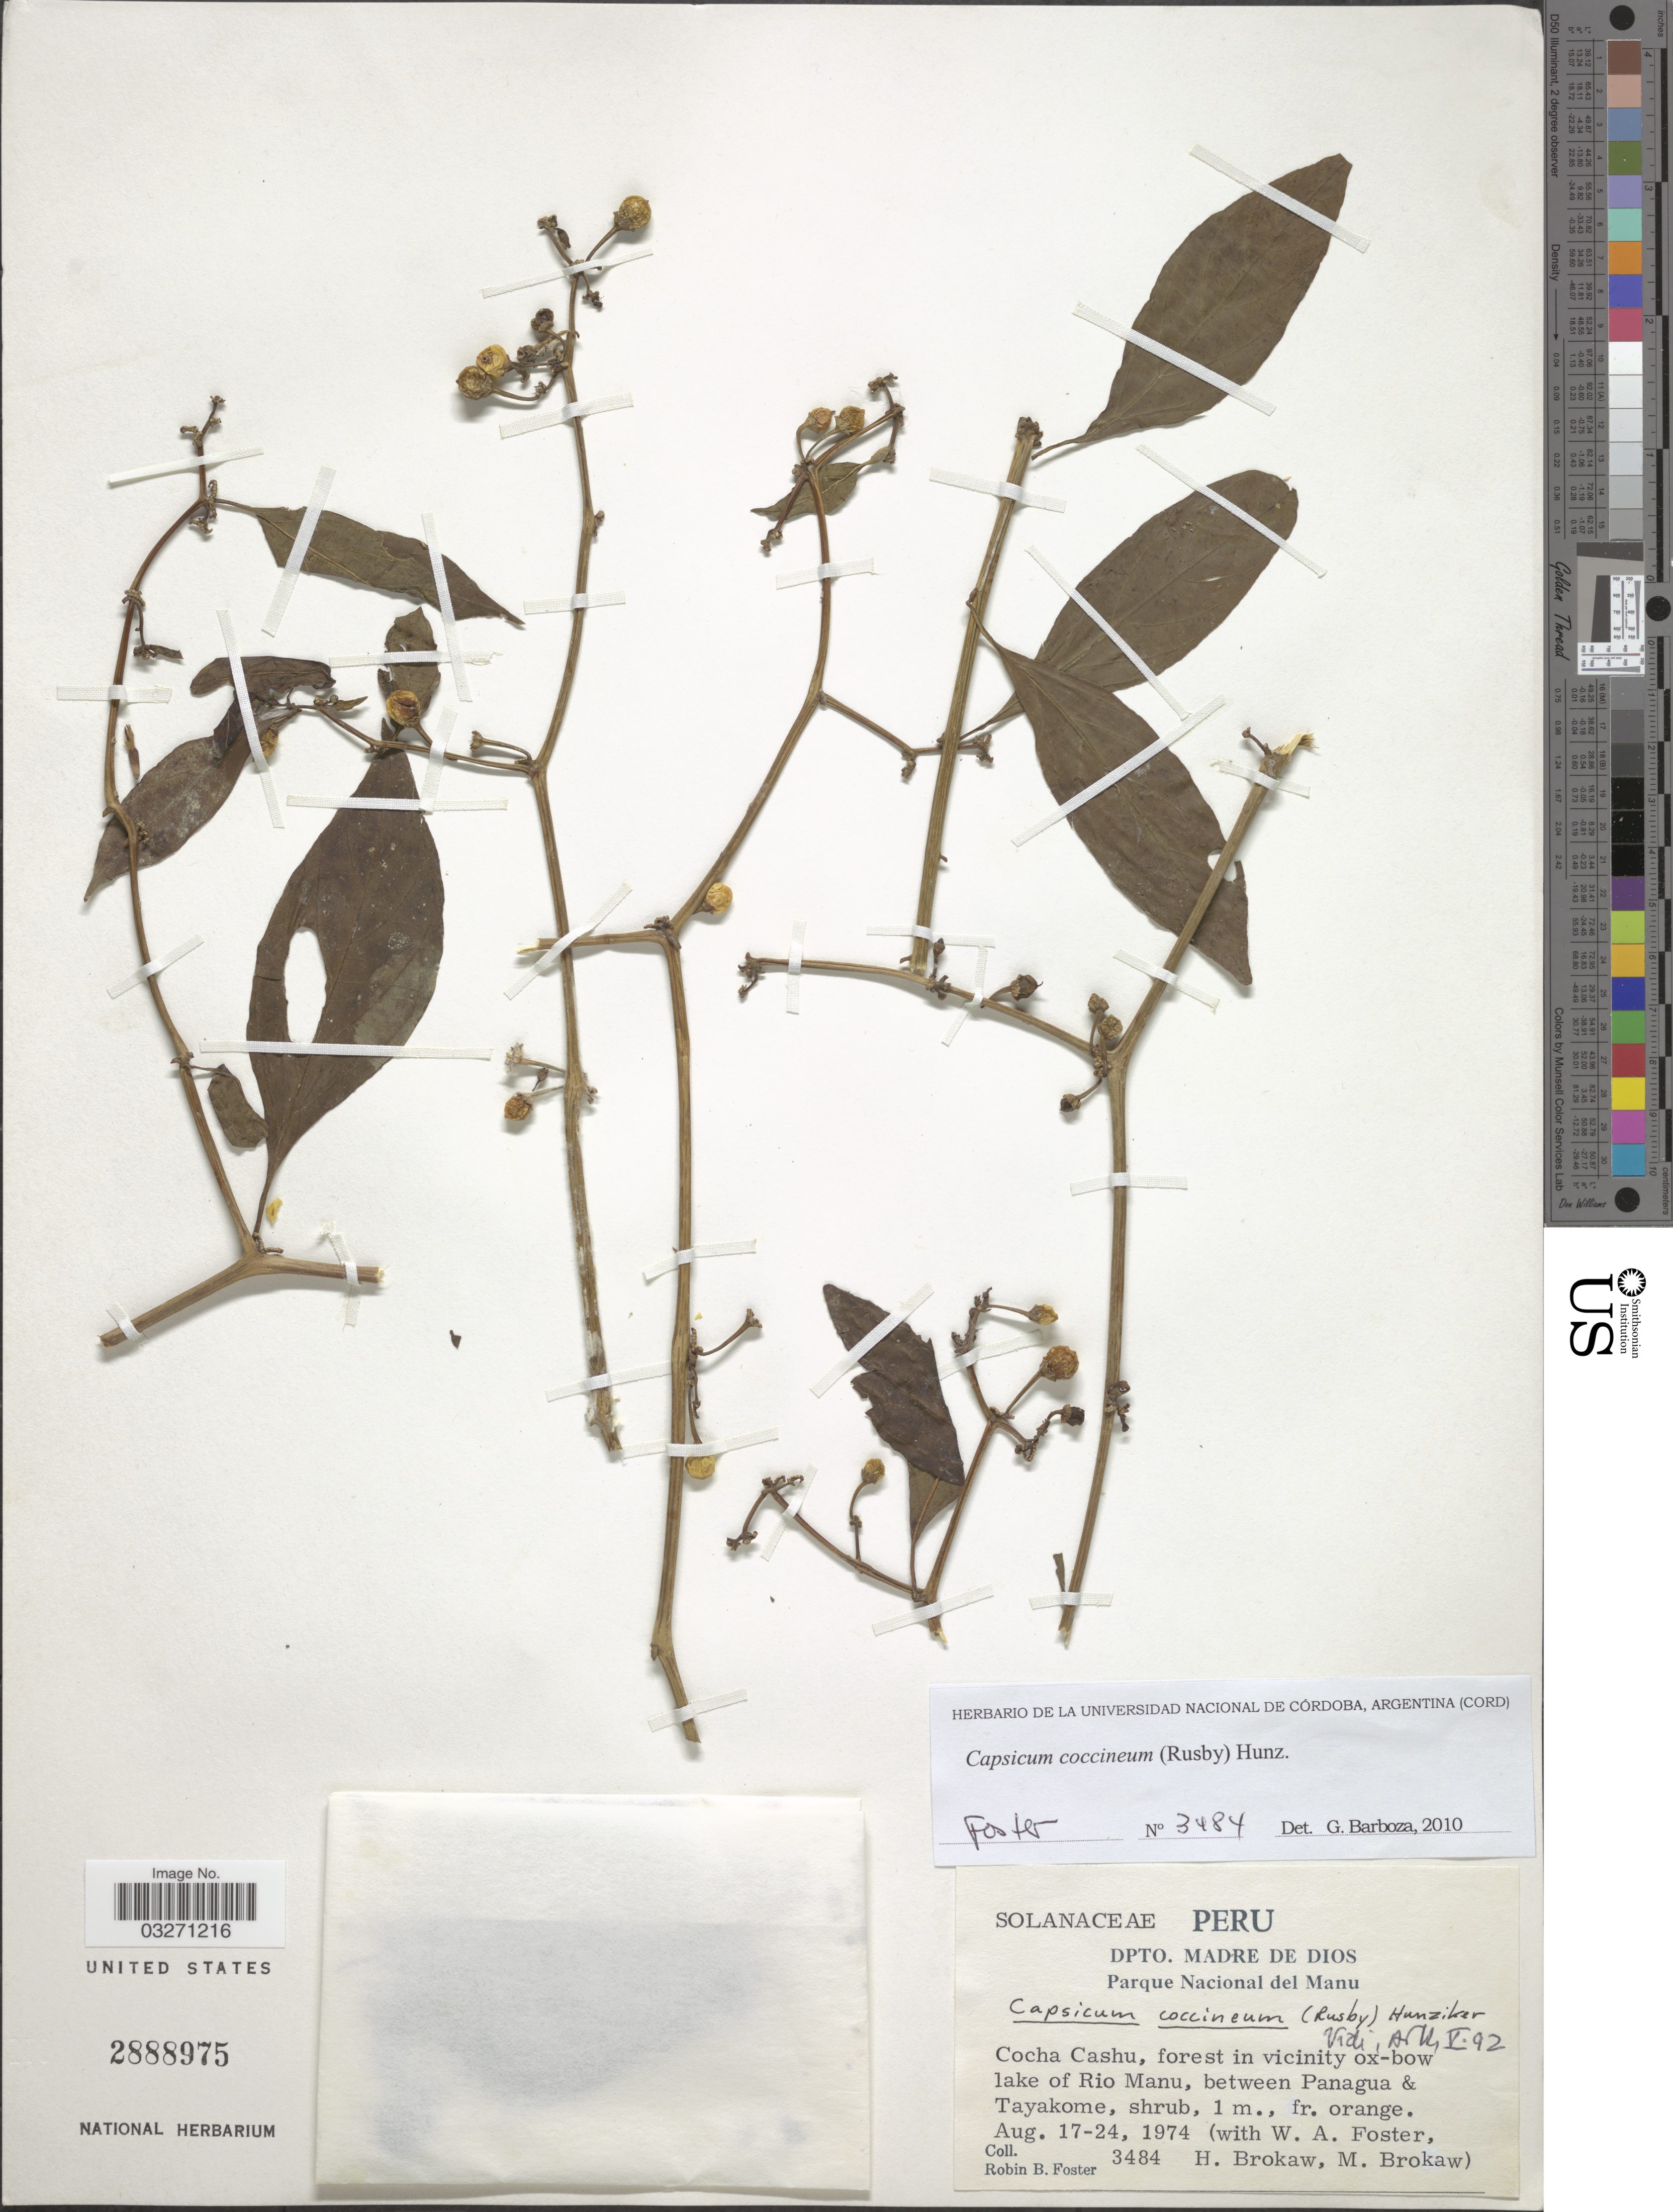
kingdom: Plantae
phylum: Tracheophyta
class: Magnoliopsida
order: Solanales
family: Solanaceae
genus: Capsicum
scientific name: Capsicum coccineum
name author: (Rusby) Hunz.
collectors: R. B. Foster, W. Foster, H. Brokaw & M. Brokaw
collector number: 3484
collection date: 1974-08-17/1974-08-24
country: Peru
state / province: Madre de Dios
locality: Dpto. Madre de Dios, Parque Nacional del Manu, Cocha Cashu, forest in vicinity ox-bow lake of Rio Manu, between Panagua & Tayakome.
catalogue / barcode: US 2888975